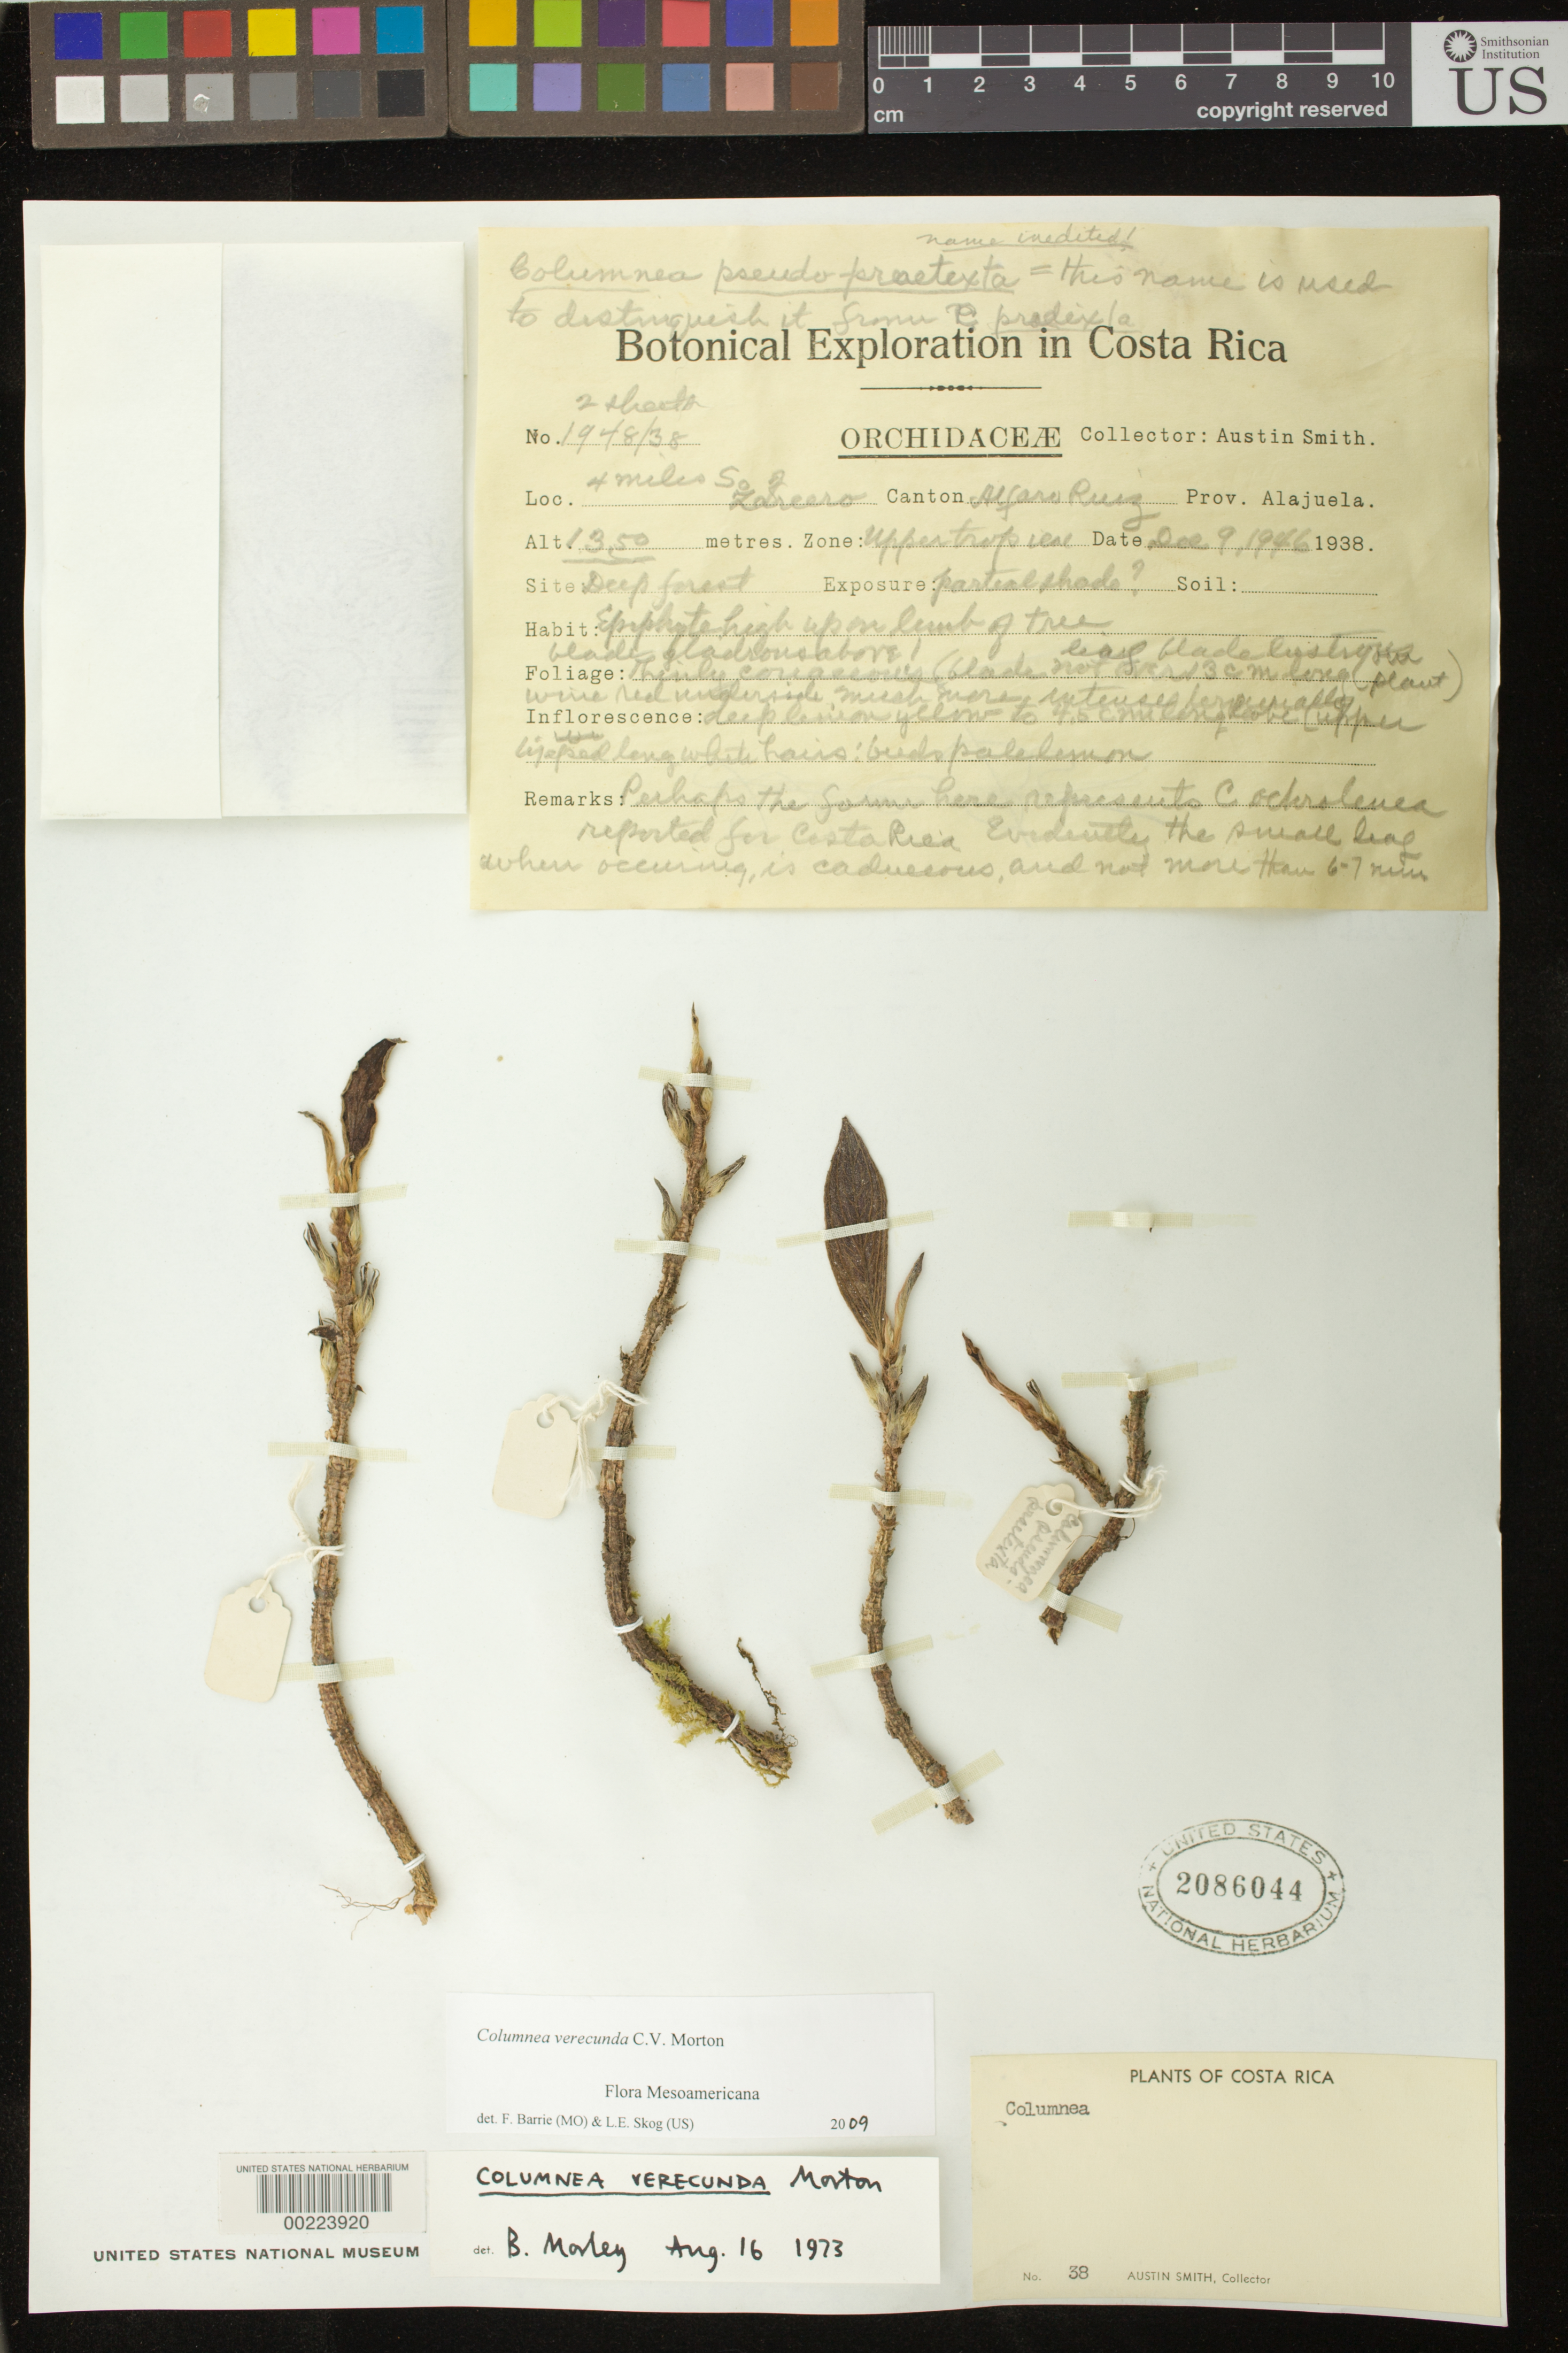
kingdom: Plantae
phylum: Tracheophyta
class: Magnoliopsida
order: Lamiales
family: Gesneriaceae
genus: Columnea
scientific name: Columnea verecunda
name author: C.V. Morton in Standl.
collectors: Aust P. Smith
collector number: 1948/ 38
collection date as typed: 09 Dec 1946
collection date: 1946-12-09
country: Costa Rica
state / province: Alajuela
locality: Canton Alfaro Ruiz, 4 mi S of Zarcero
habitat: Upper tropical zone, in deep forest in partial shade ?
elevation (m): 1350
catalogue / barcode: US 2086044